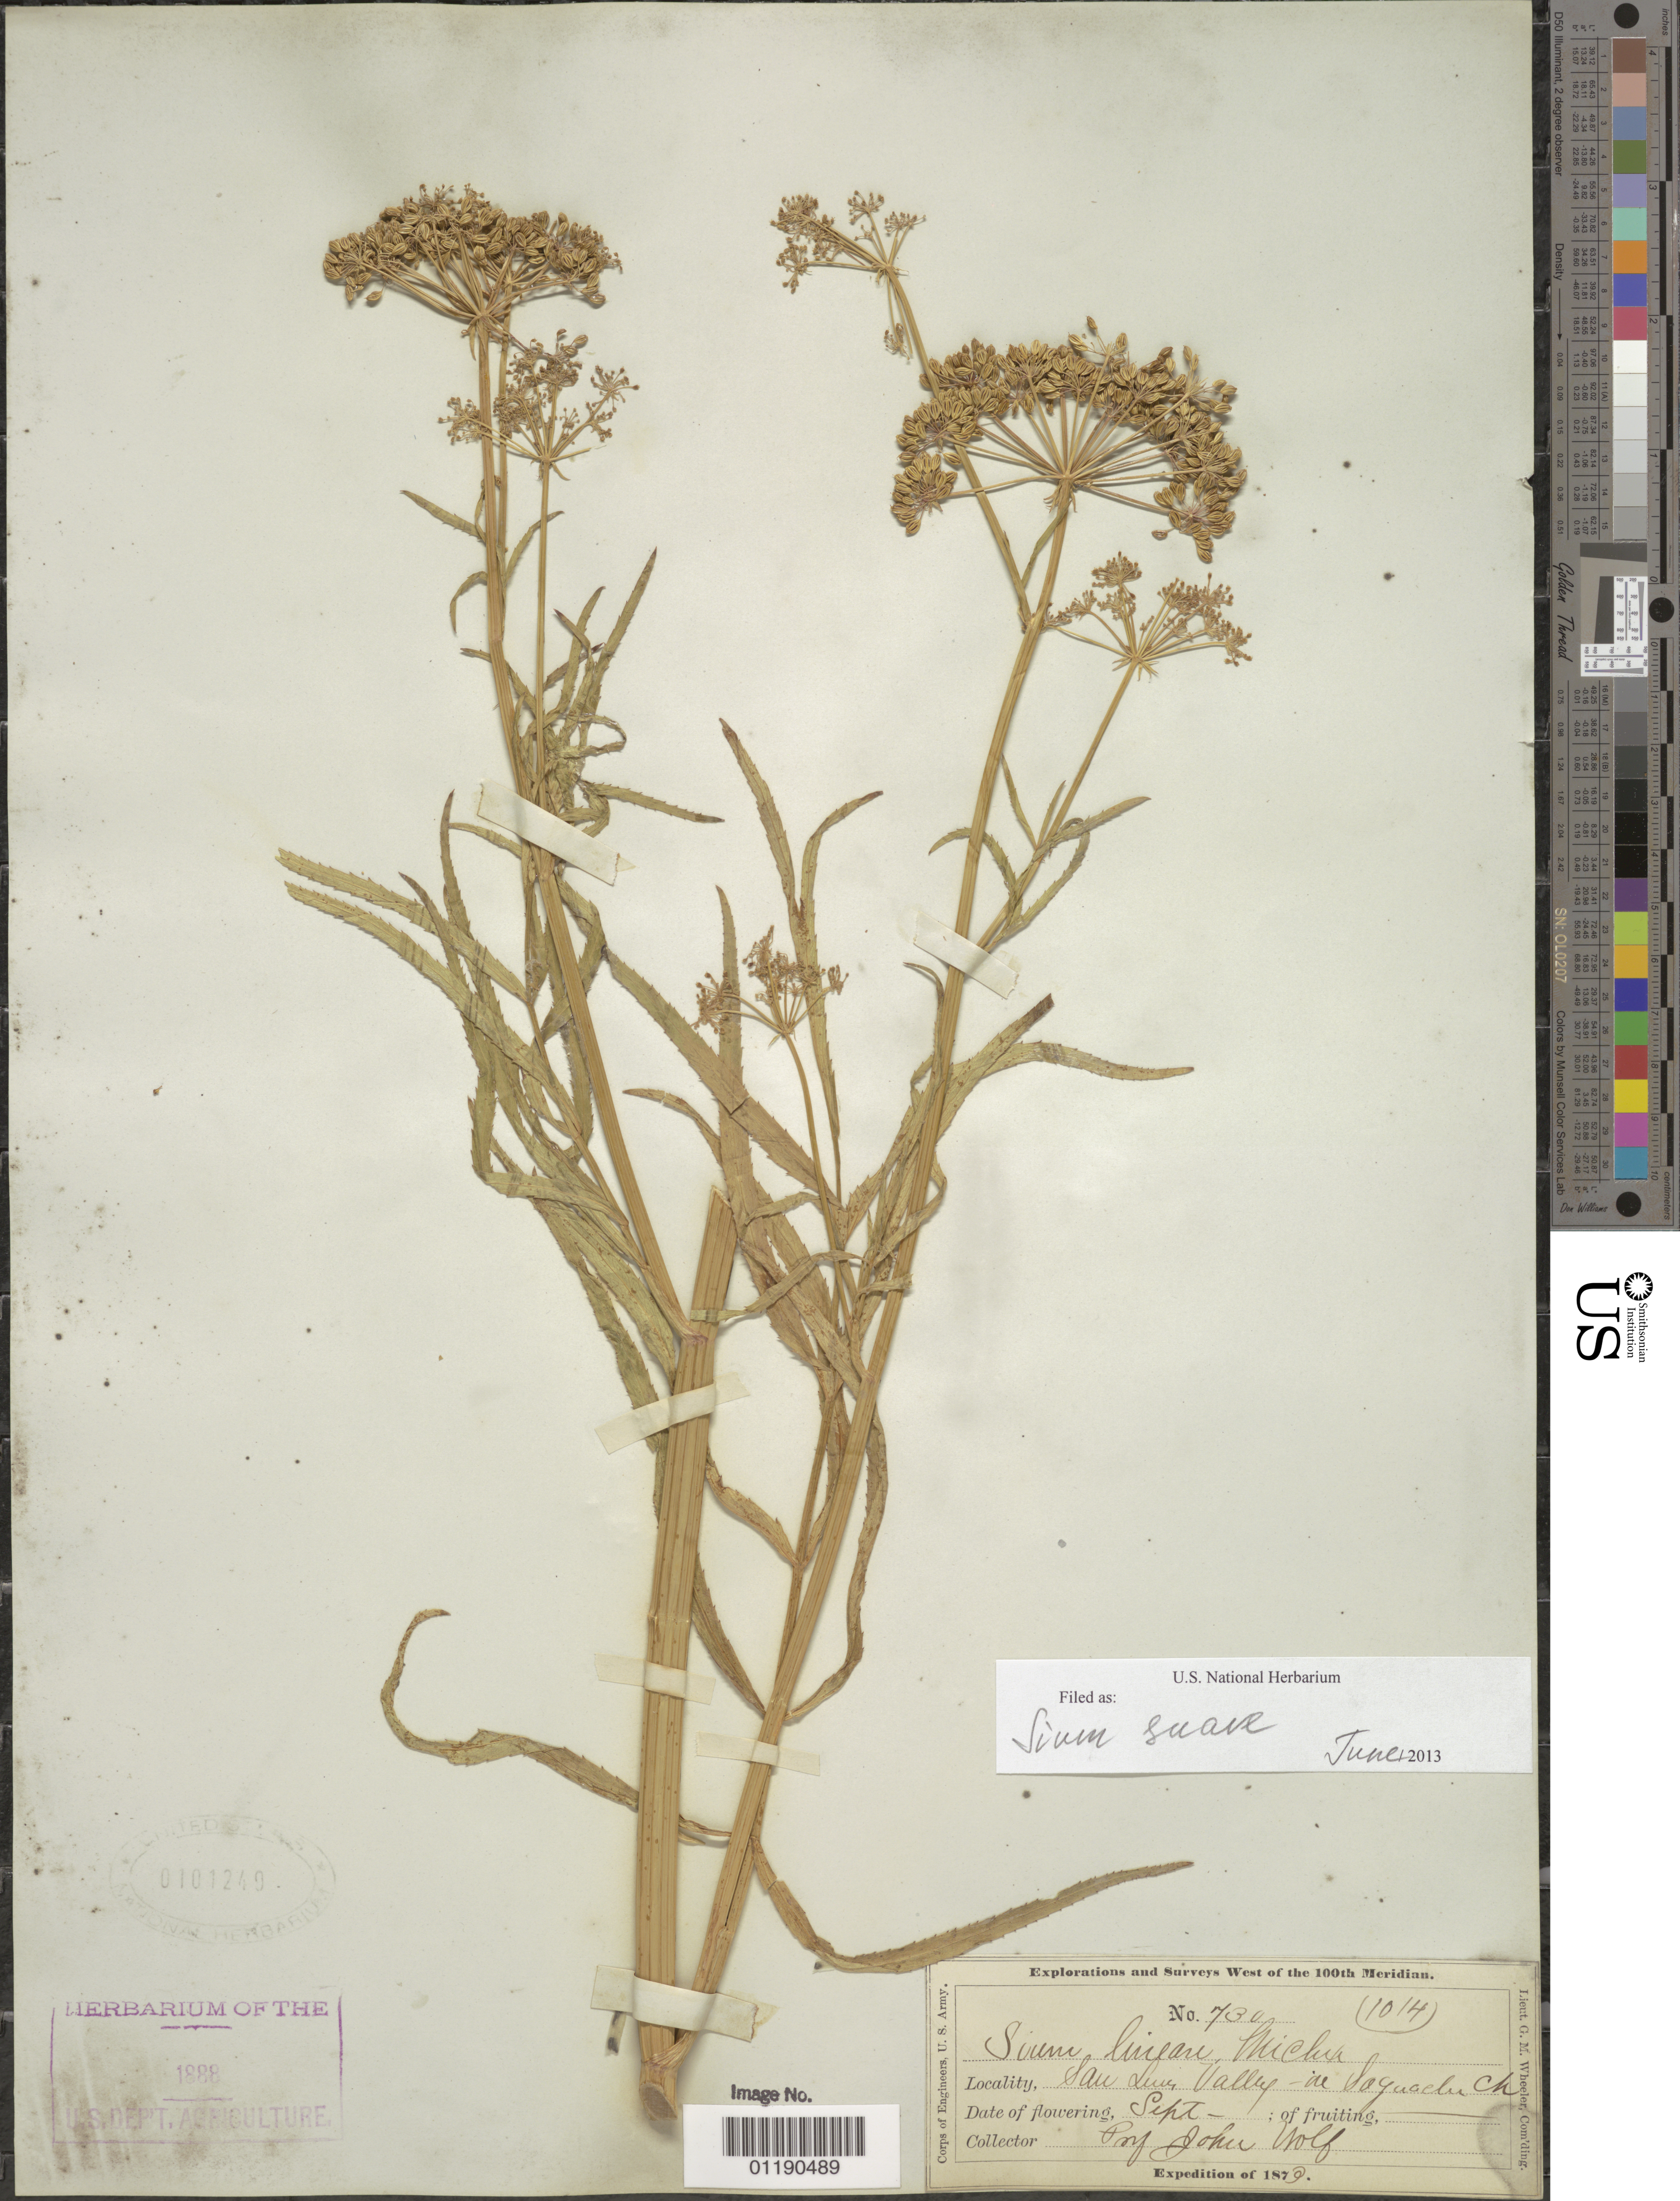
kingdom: Plantae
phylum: Tracheophyta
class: Magnoliopsida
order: Apiales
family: Apiaceae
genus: Sium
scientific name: Sium suave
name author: Walter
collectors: J. Wolf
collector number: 730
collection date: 1873-09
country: United States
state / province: Colorado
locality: San Luis Valley, Saguache Creek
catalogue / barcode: US 101249